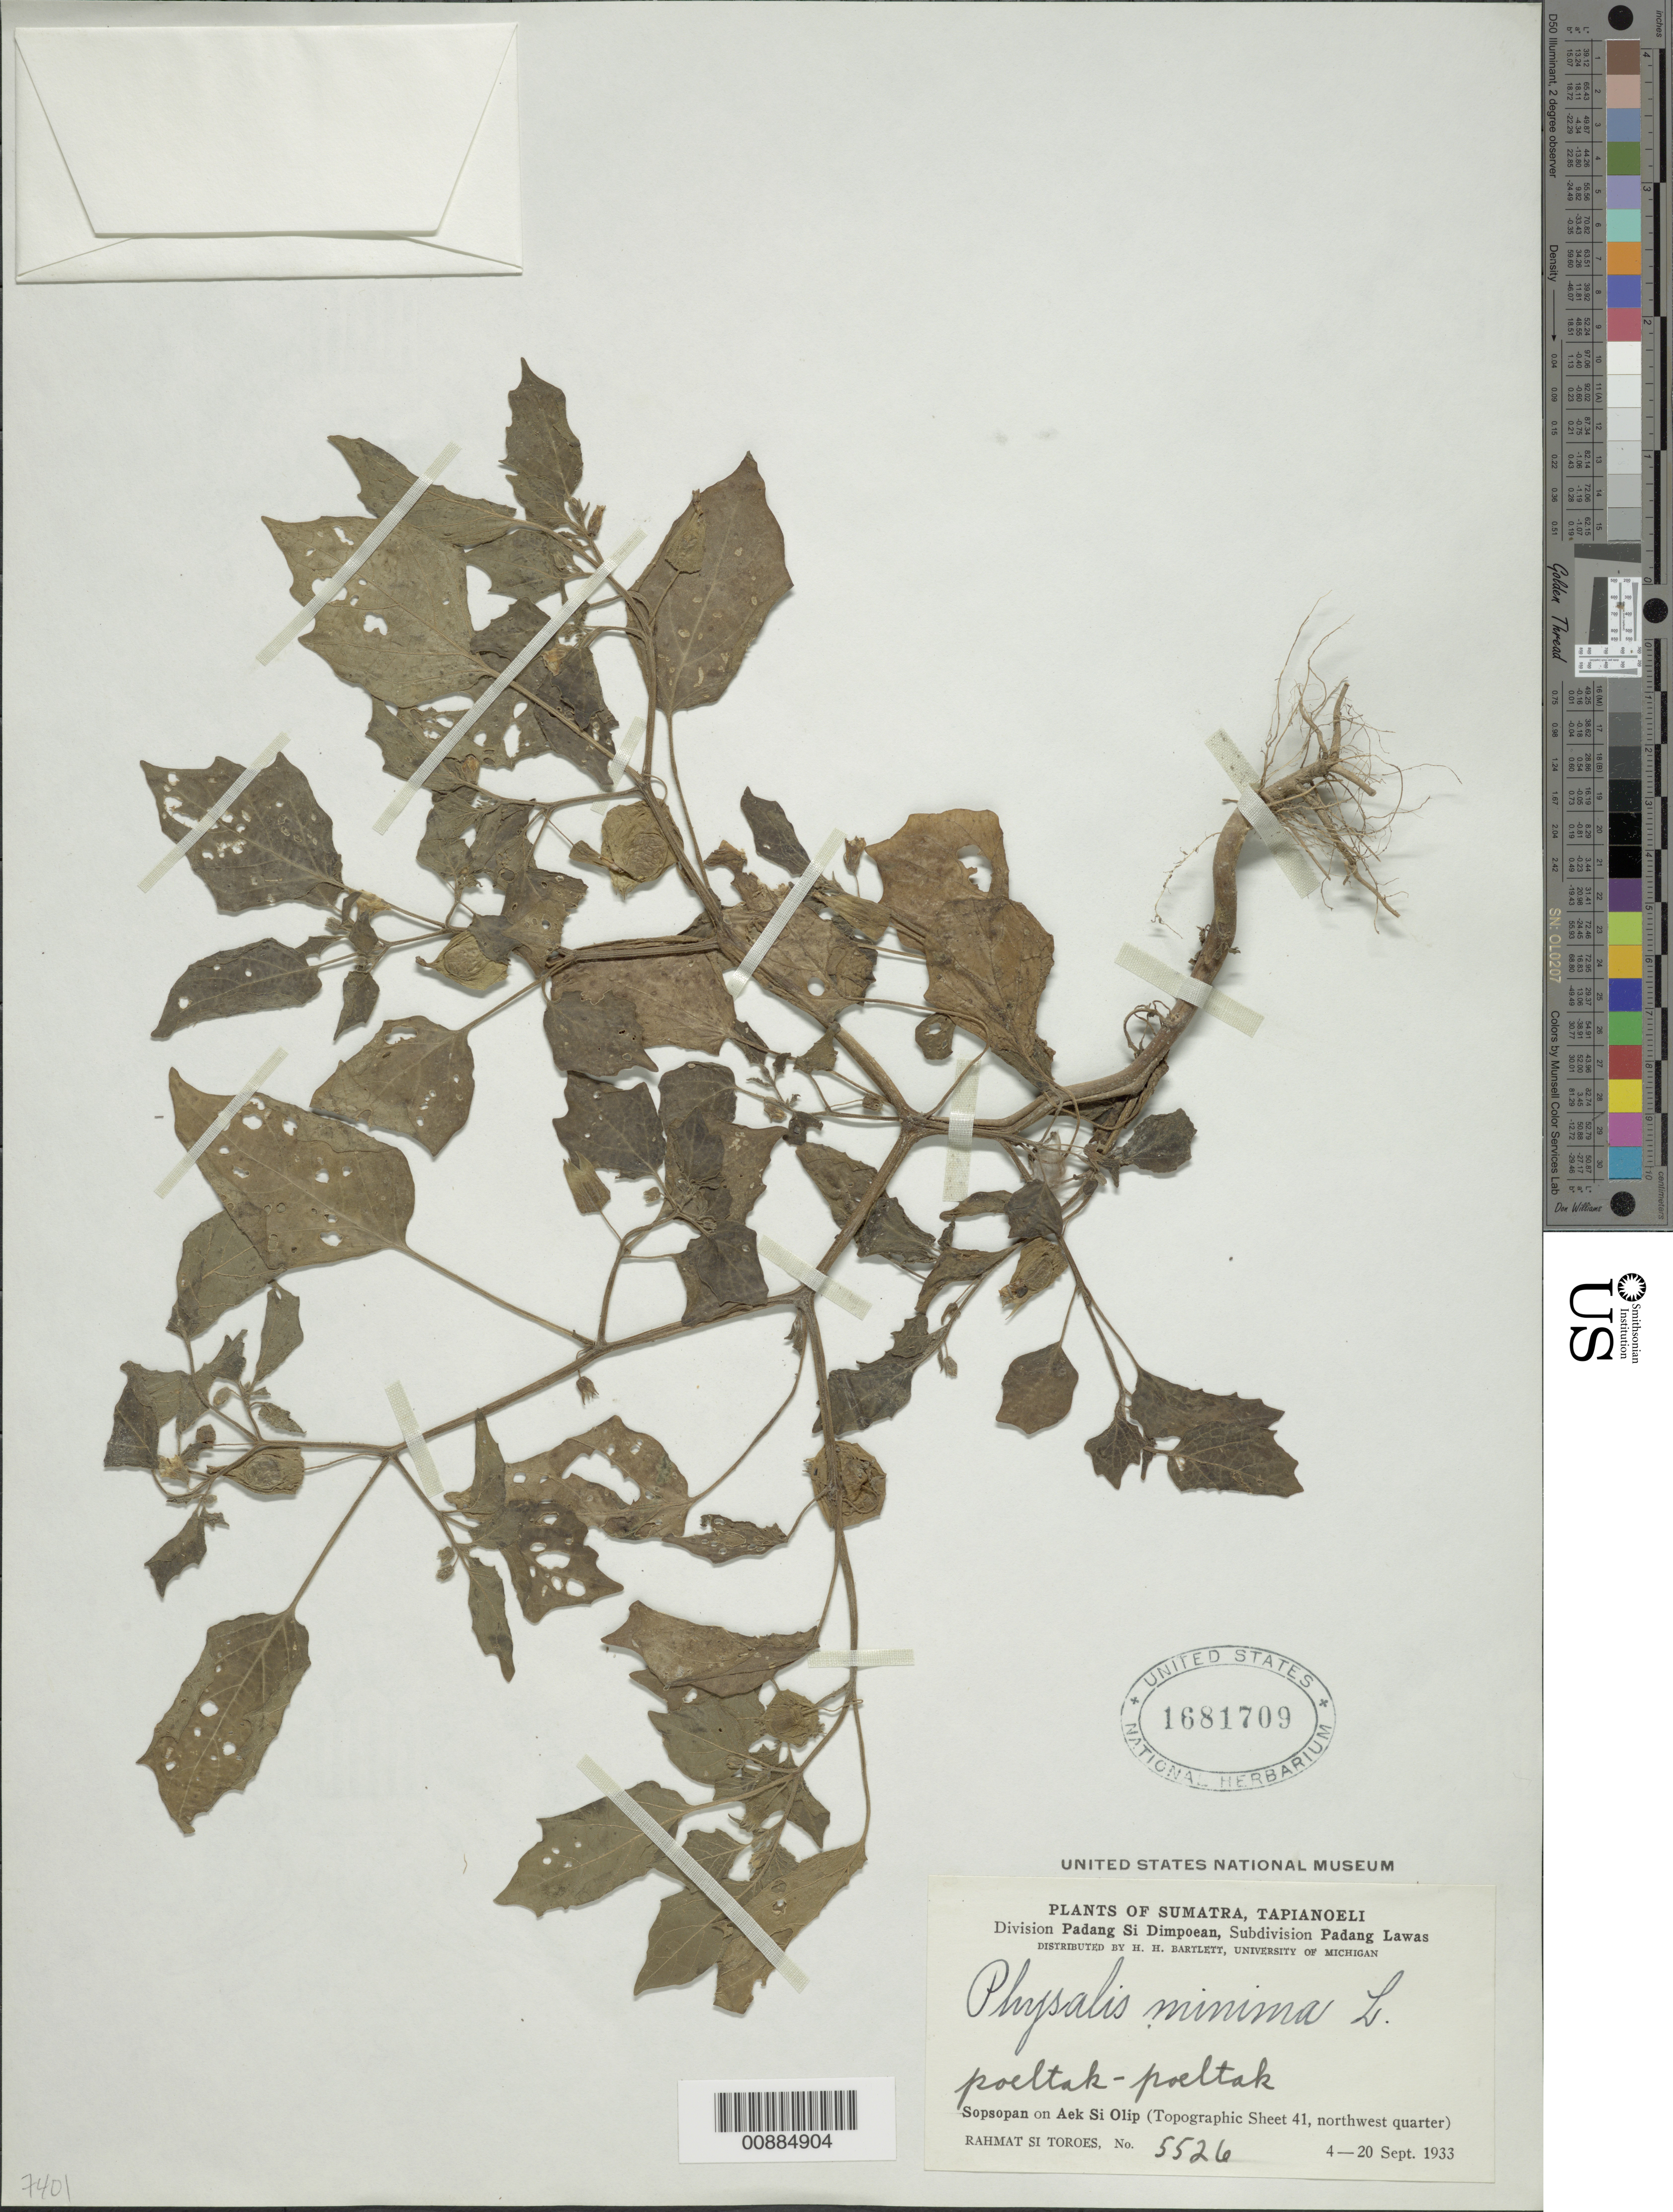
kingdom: Plantae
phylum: Tracheophyta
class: Magnoliopsida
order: Solanales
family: Solanaceae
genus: Physalis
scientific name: Physalis minima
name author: L.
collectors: Rahmat Si Boeea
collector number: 5526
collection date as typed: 04 Sep 1933 to 20 Sep 1933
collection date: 1933-09-04/1933-09-20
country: Indonesia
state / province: Sumatra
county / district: Sumatera Utara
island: Sumatra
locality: Sopsopan on Aek Si Olip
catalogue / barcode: US 1681709